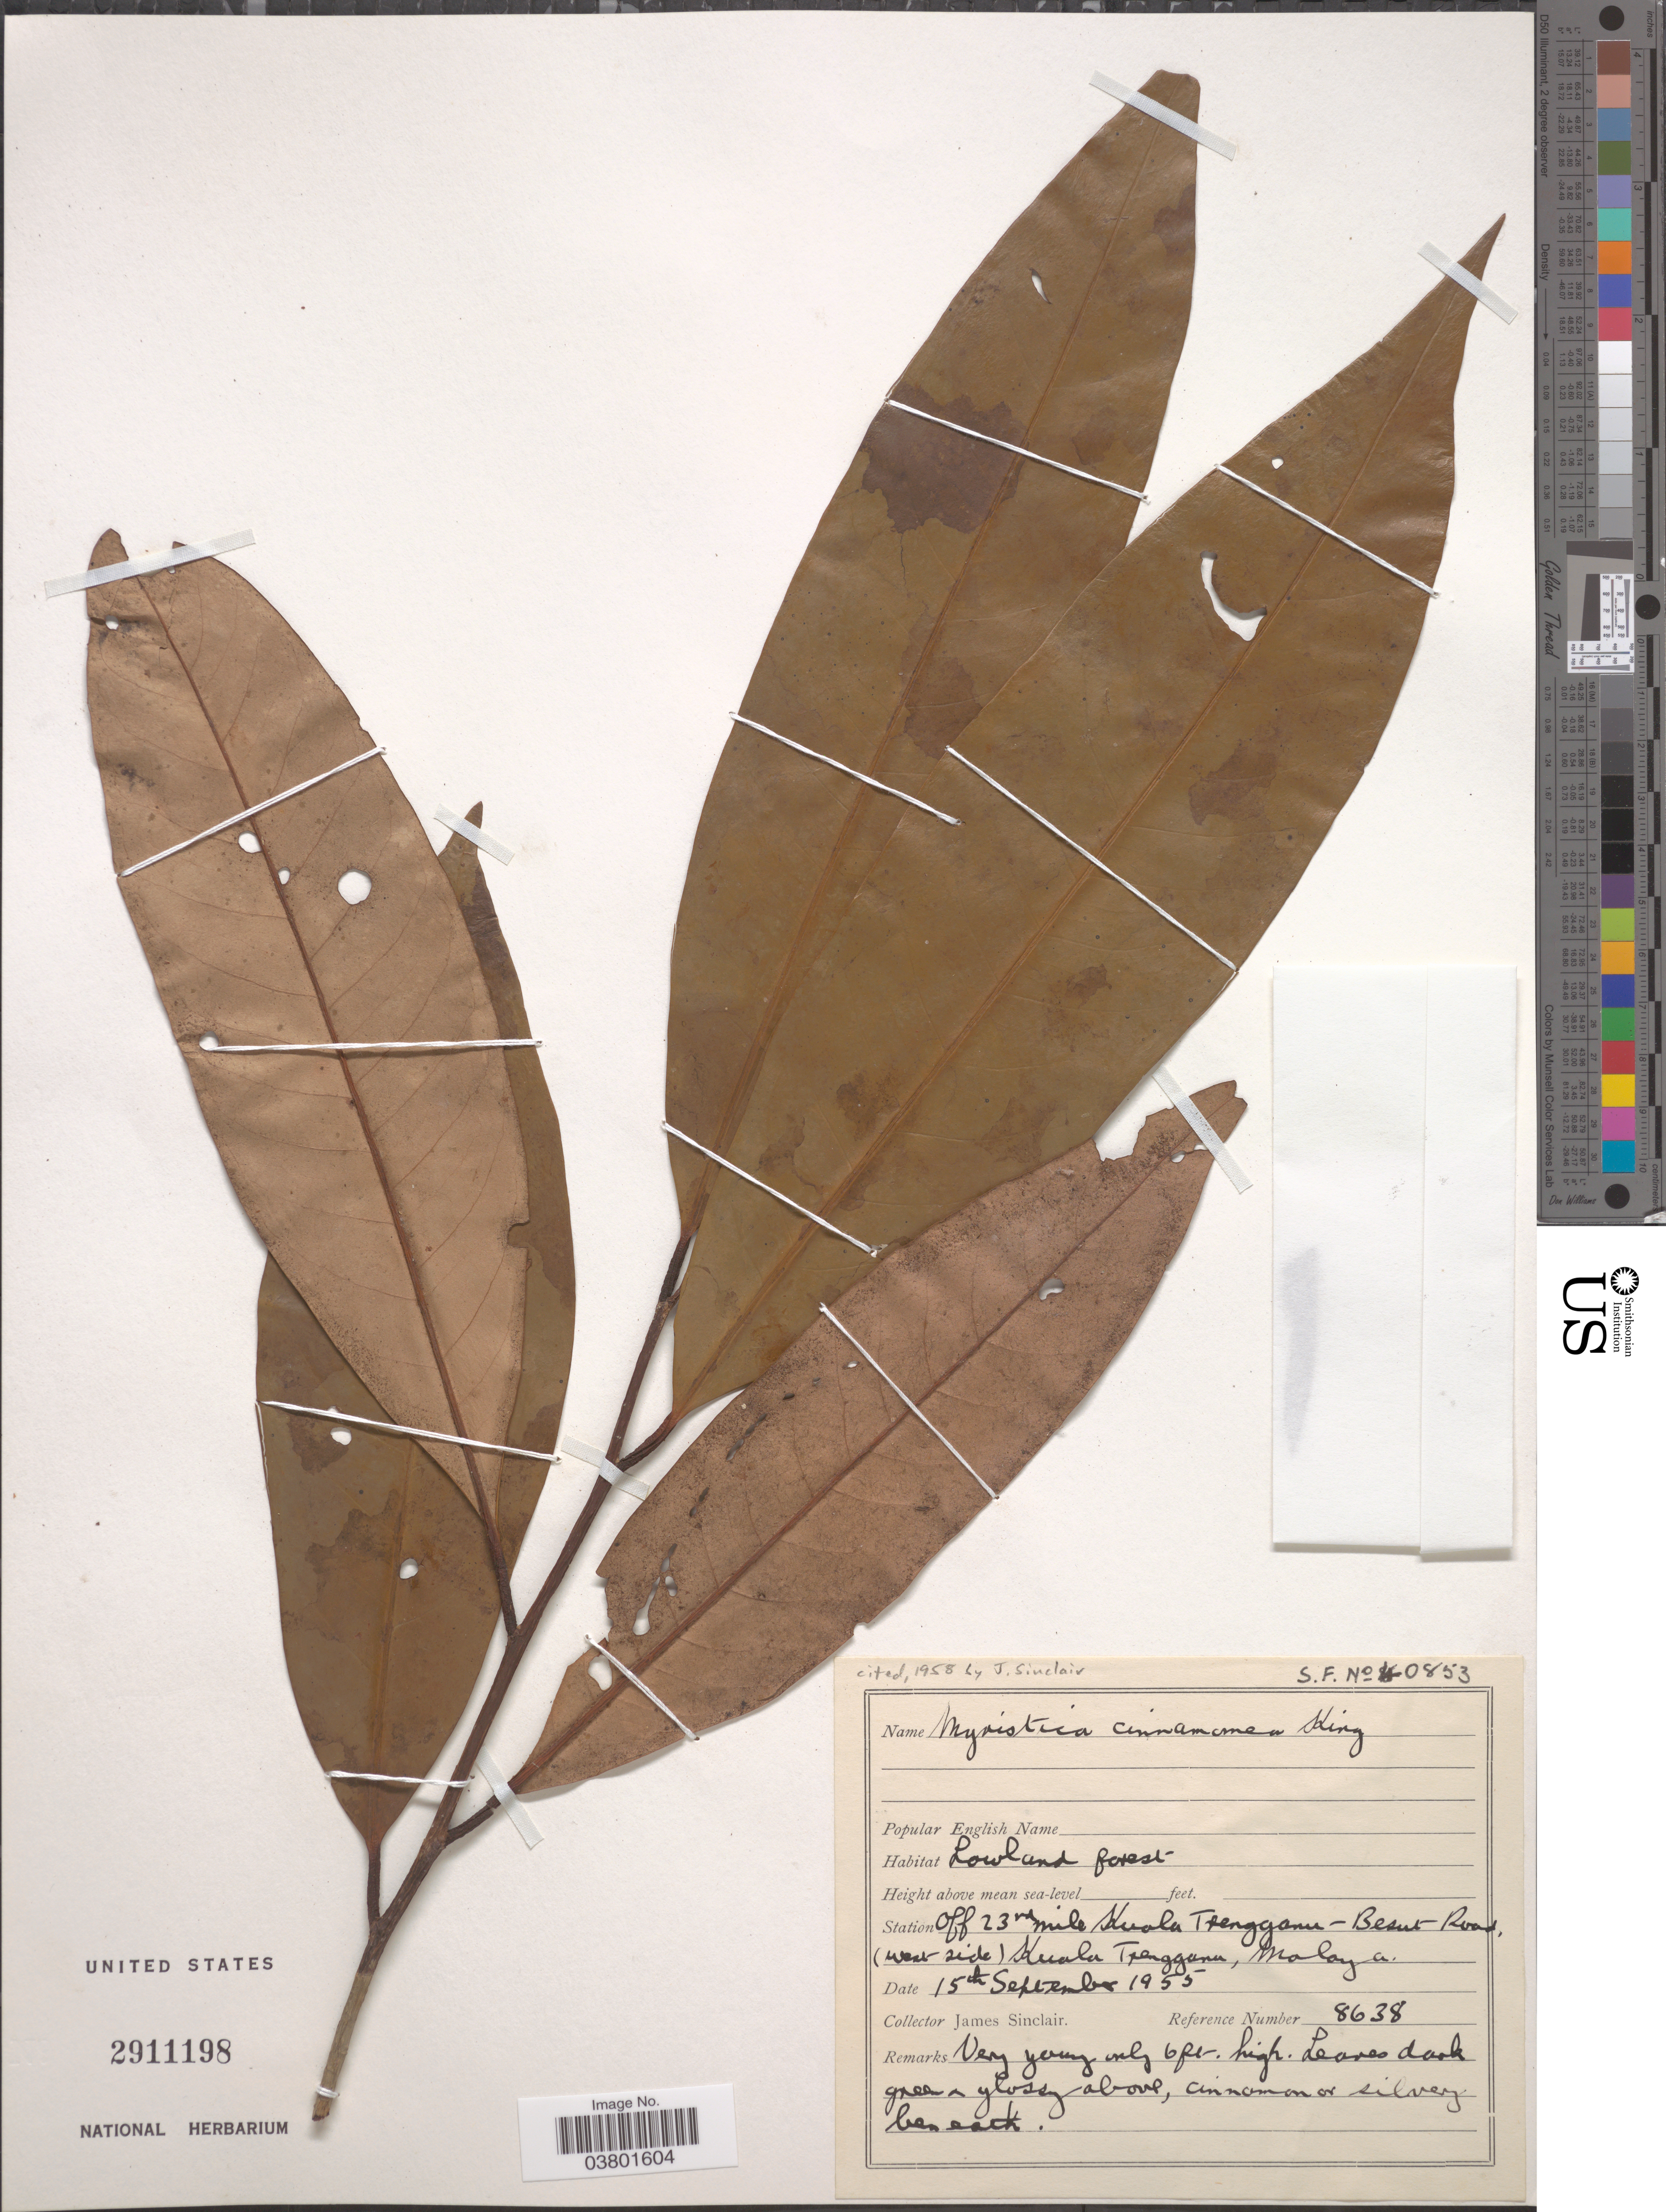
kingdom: Plantae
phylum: Tracheophyta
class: Magnoliopsida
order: Magnoliales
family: Myristicaceae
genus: Myristica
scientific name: Myristica cinnamomea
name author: King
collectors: J. Sinclair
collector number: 8638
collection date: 1955-09-15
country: Malaysia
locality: Station off 23rd mile Kuala Terengganu-Besut Road, (west side) Kuala Terengganu, Malaya.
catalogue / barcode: US 2911198